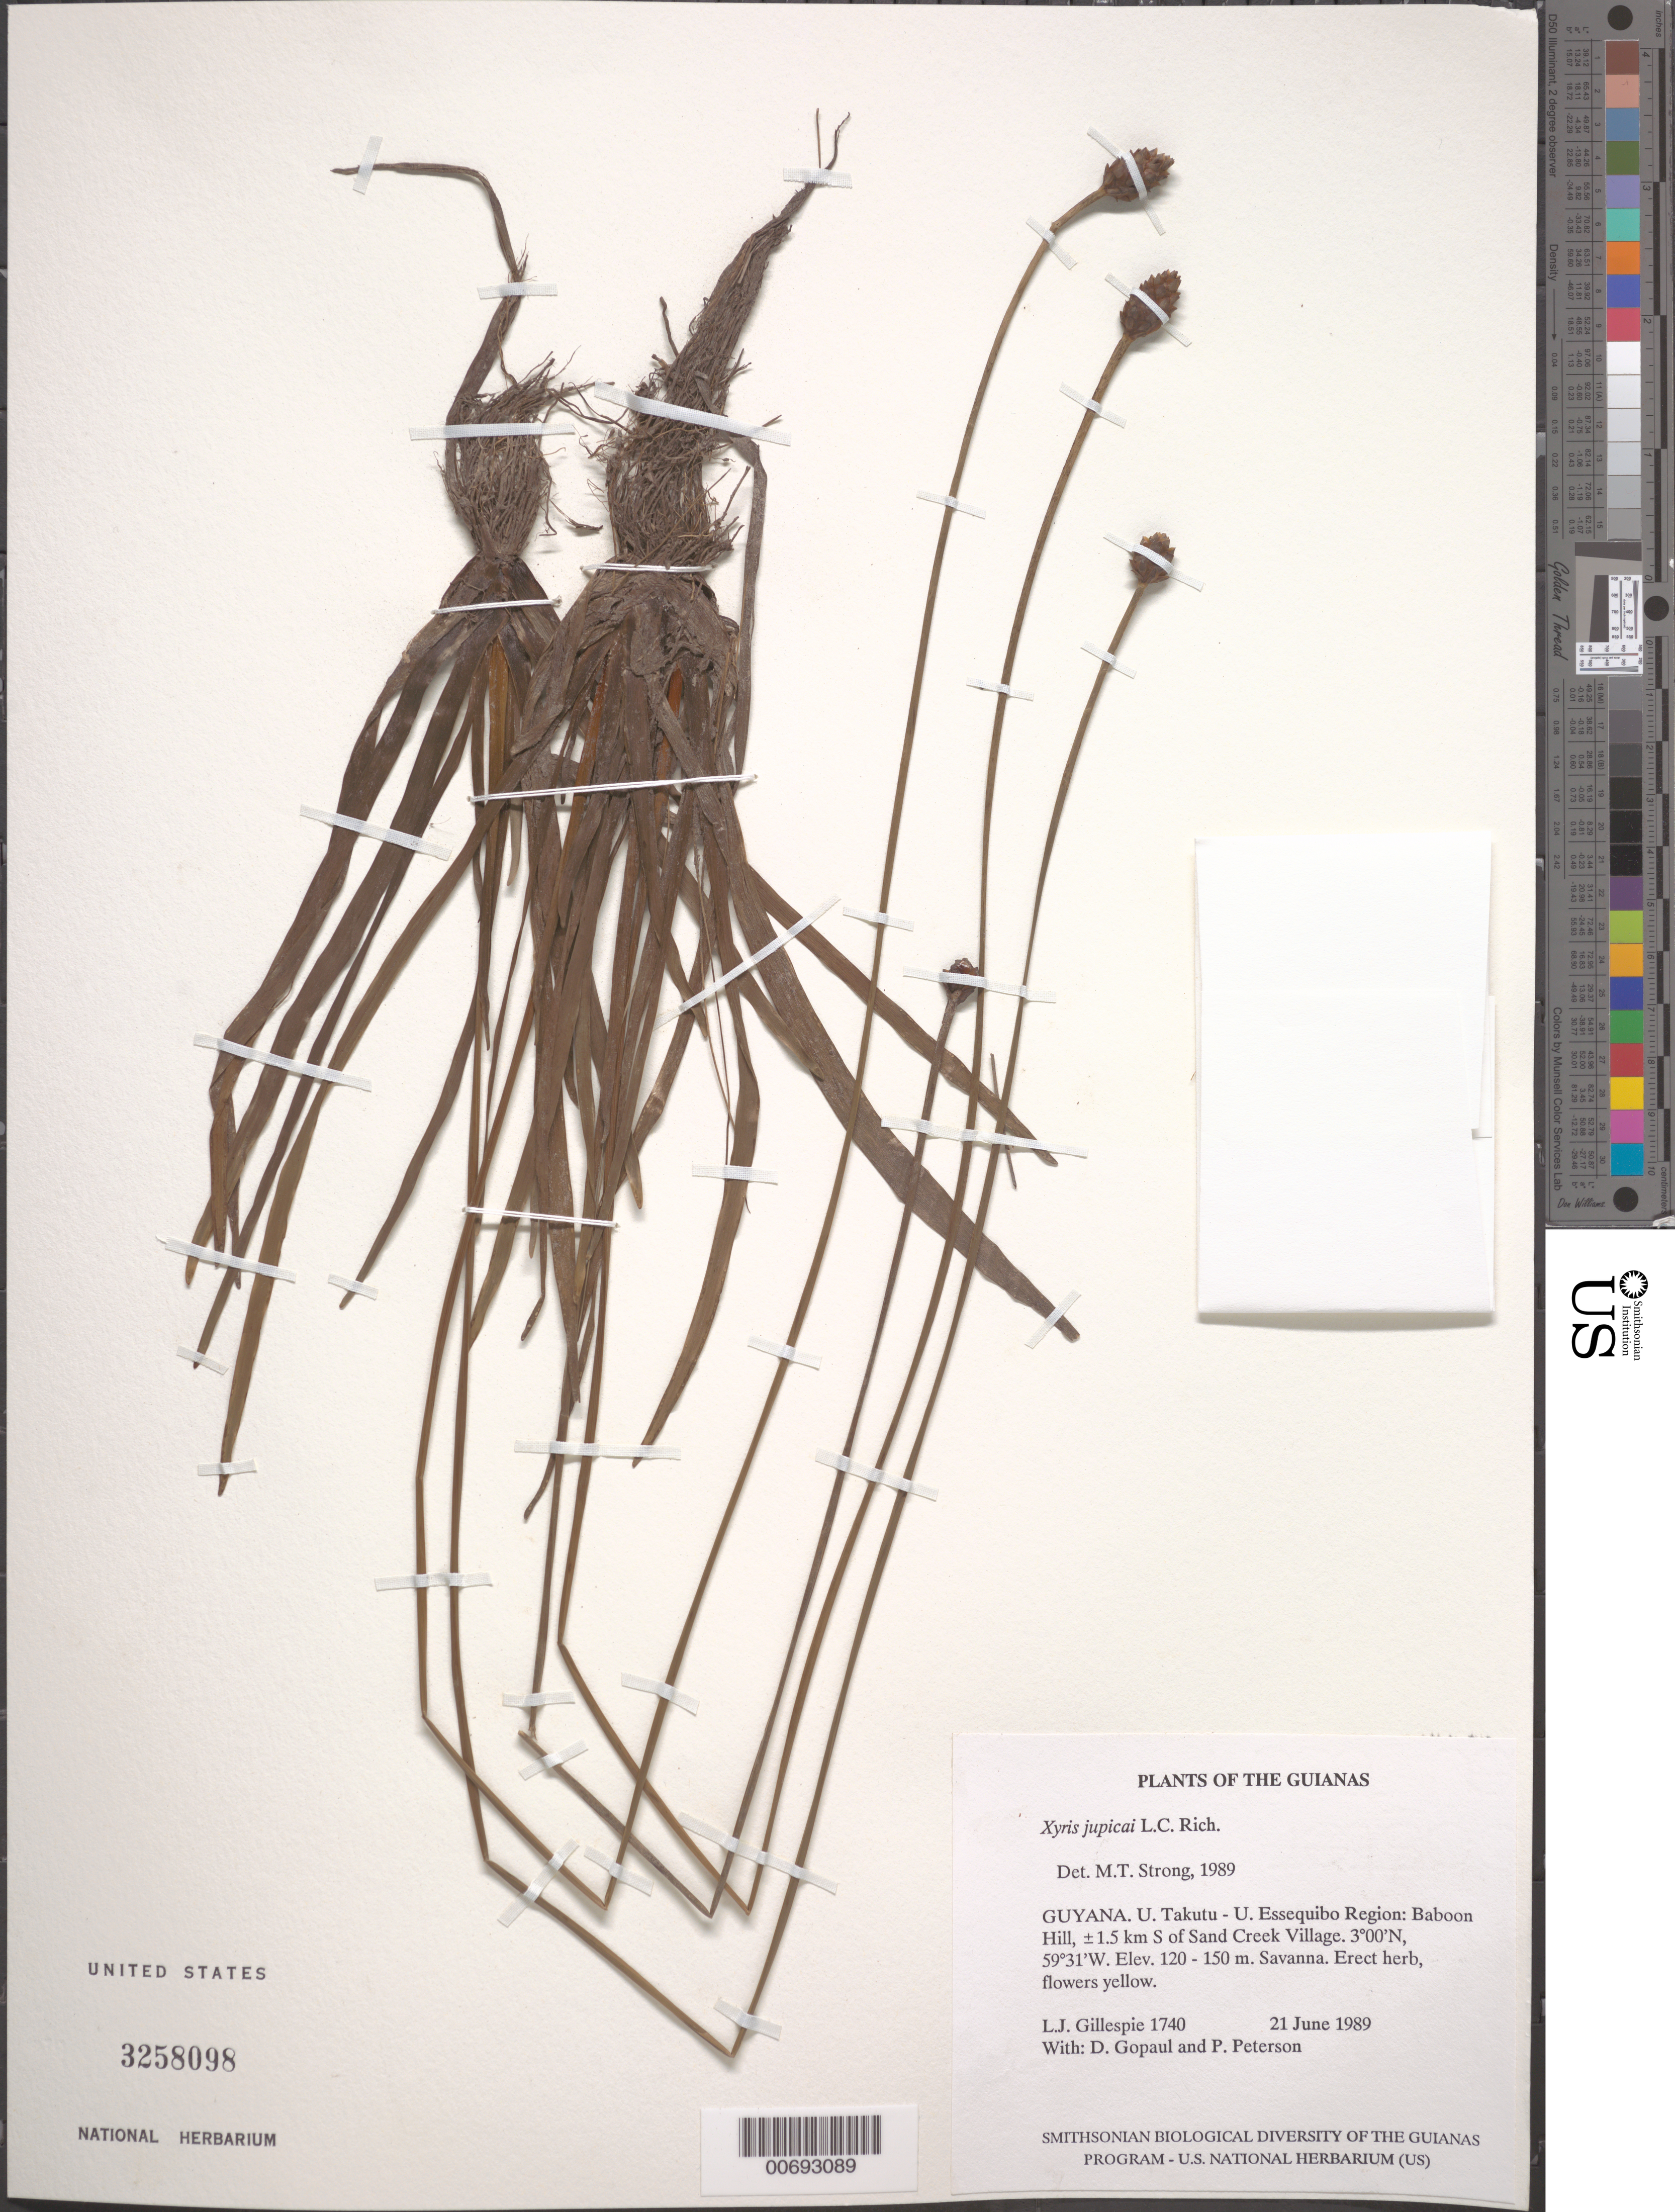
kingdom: Plantae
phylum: Tracheophyta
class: Liliopsida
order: Poales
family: Xyridaceae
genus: Xyris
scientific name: Xyris jupicai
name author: Rich.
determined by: Strong, M. T., (US), Smithsonian Institution - National Museum of Natural History (UNITED STATES)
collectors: L. J. Gillespie, D. Gopaul & P. M. Peterson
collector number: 1740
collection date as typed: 21 June 1989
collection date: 1989-06-21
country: Guyana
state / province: U. Takutu-U. Essequibo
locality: Baboon Hill, ±1.5 km S of Sand Creek Village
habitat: Savanna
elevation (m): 120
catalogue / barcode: US 3258098